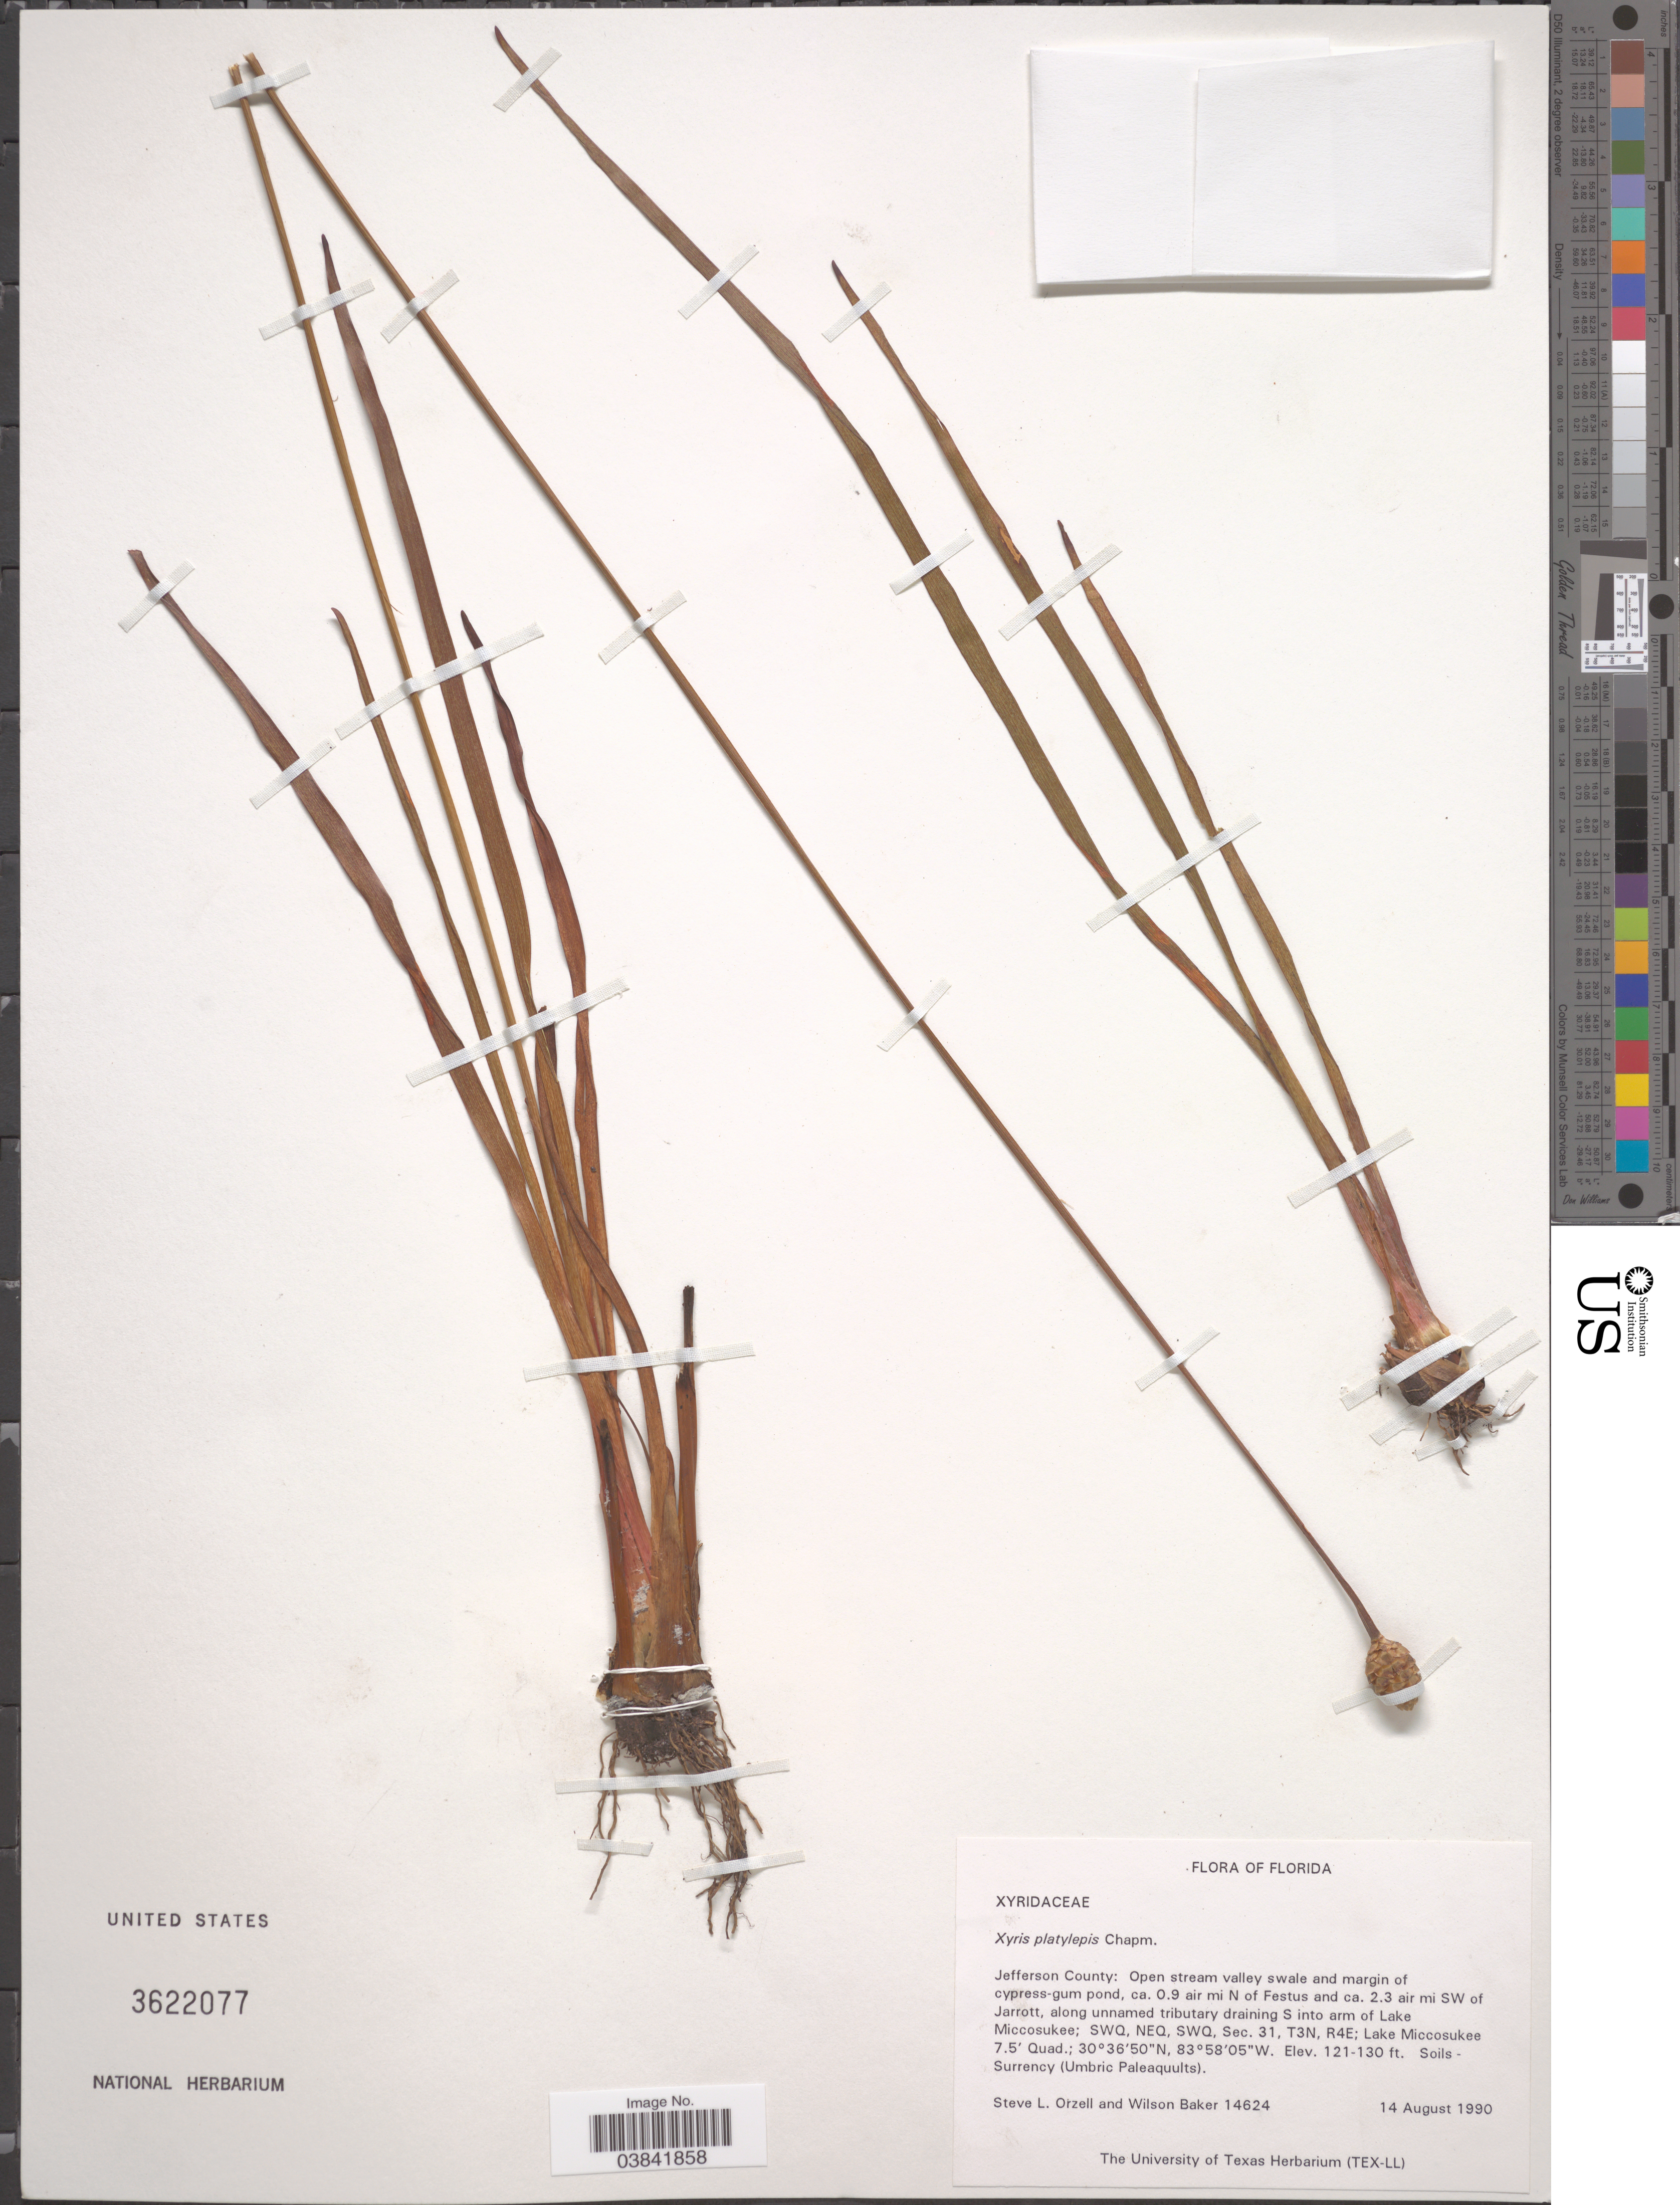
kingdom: Plantae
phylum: Tracheophyta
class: Liliopsida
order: Poales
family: Xyridaceae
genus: Xyris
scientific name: Xyris platylepis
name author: Chapm.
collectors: S. Orzell & W. Baker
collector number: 14624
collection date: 1990-08-14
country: United States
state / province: Florida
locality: Jefferson County: Open stream valley swale and margin of cypress-gum pond, ca. 0.9 air mi N of Festus and ca. 2.3 air mi SW of Jarrott, along unnamed tributary draining S into arm of Lake Miccosukee; SWQ, NEQ, SWQ, Sec. 31, T3N, R4E; Lake Miccosukee 7.5' Quad.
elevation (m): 37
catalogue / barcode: US 3622077